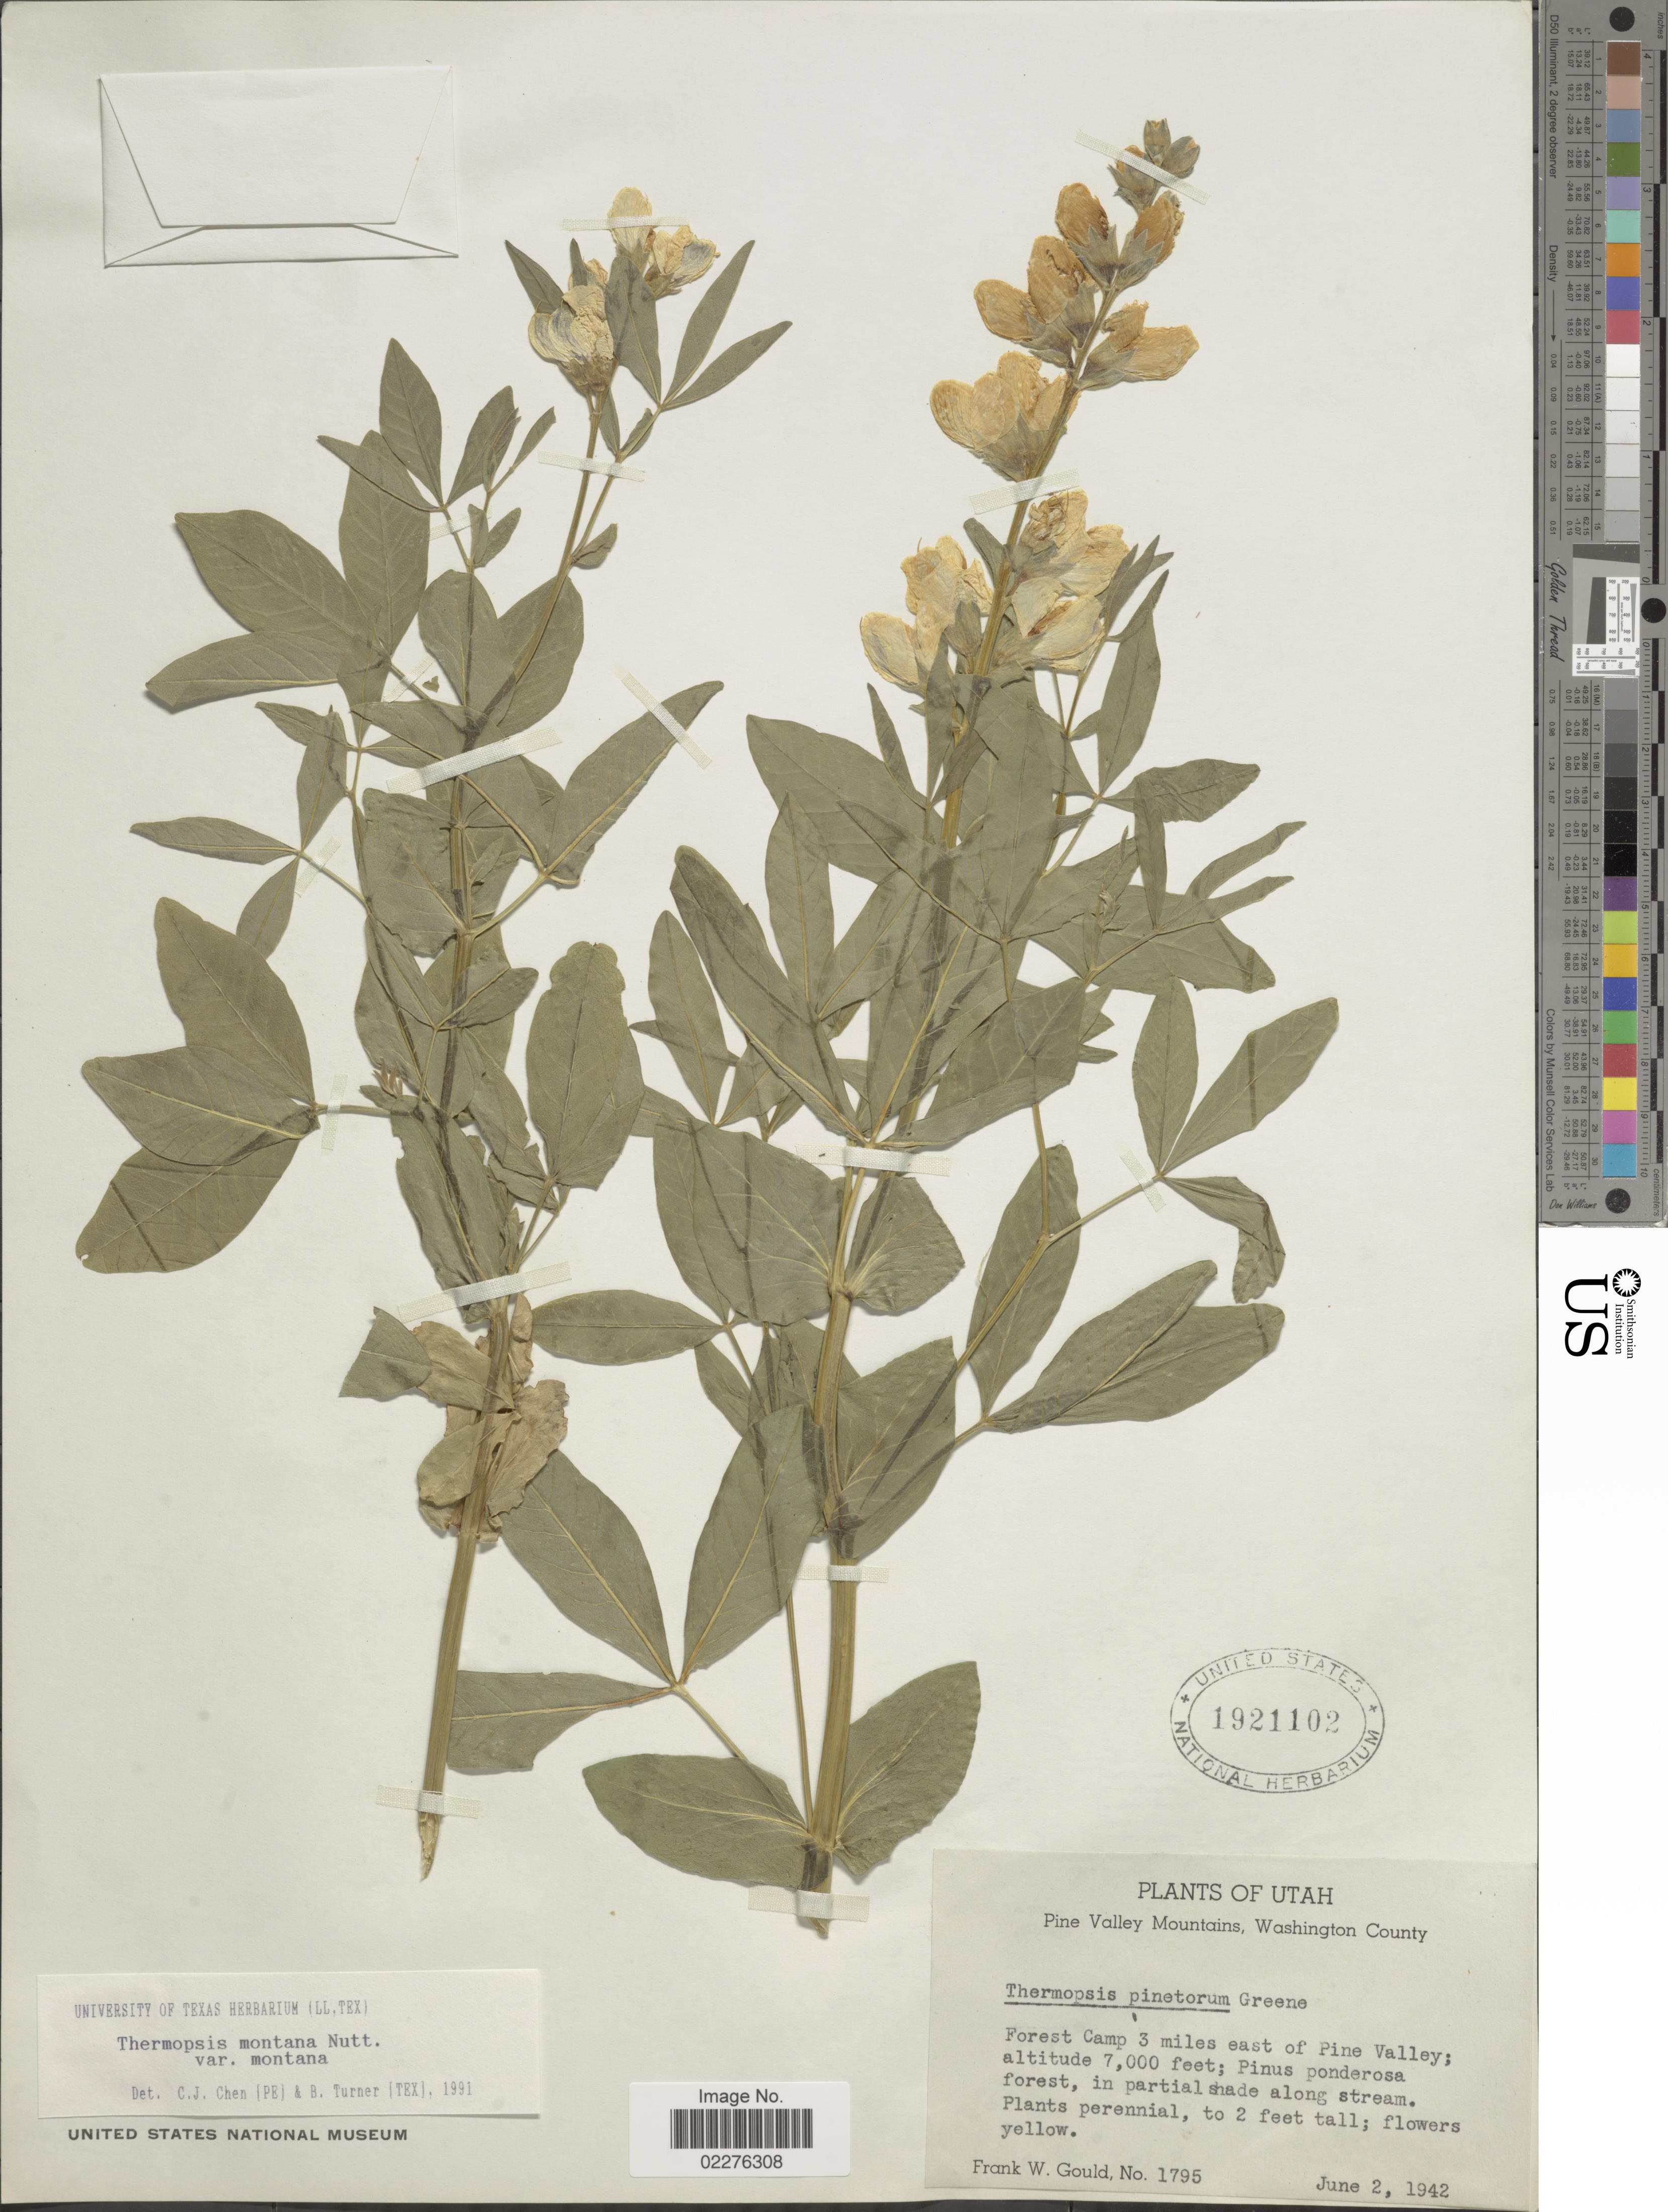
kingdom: Plantae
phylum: Tracheophyta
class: Magnoliopsida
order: Fabales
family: Fabaceae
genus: Thermopsis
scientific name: Thermopsis montana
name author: Nutt.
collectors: F. W. Gould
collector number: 1795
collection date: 1942-06-02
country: United States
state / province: Utah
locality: Pine Valley Mountains, Forest Camp 3 miles east of Pine Valley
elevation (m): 2134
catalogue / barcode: US 1921102